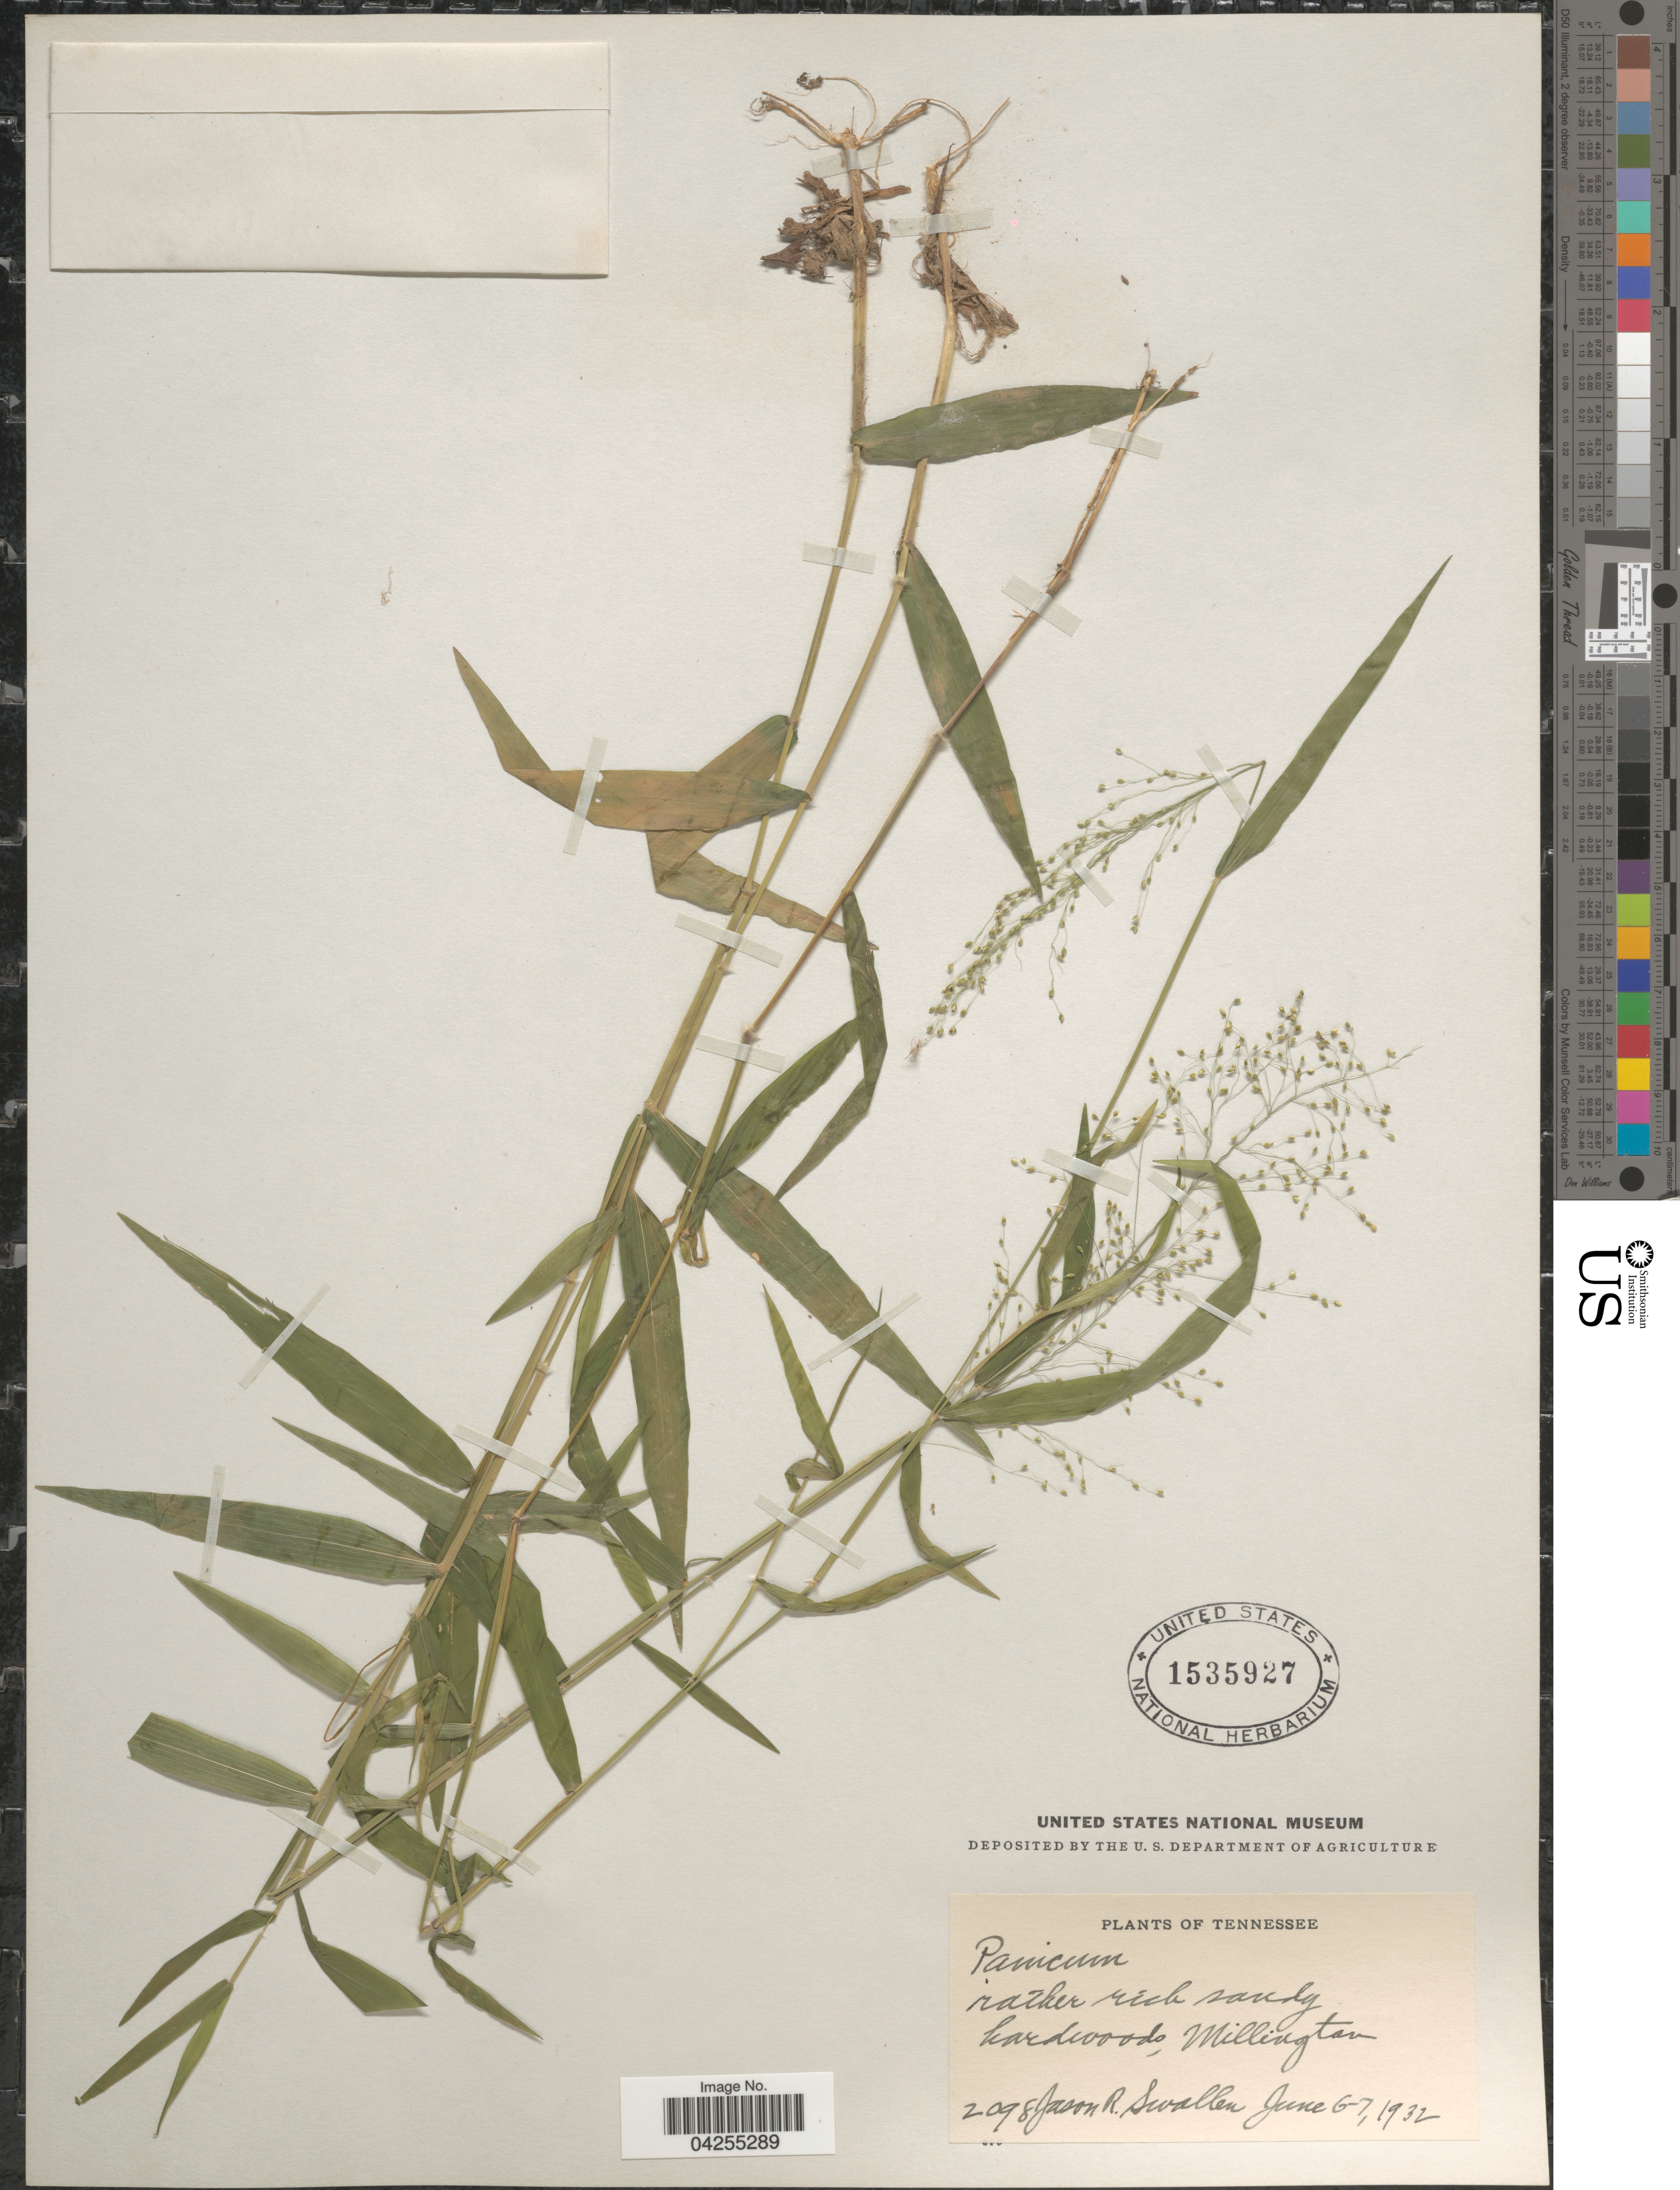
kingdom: Plantae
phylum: Tracheophyta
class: Liliopsida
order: Poales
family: Poaceae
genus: Dichanthelium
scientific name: Dichanthelium dichotomum var. dichotomum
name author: (L.) Gould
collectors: J. R. Swallen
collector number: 2098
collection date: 1932-06-06/1932-06-07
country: United States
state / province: Tennessee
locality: Rather rich sandy hardwoods, Millington.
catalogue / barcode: US 1535927